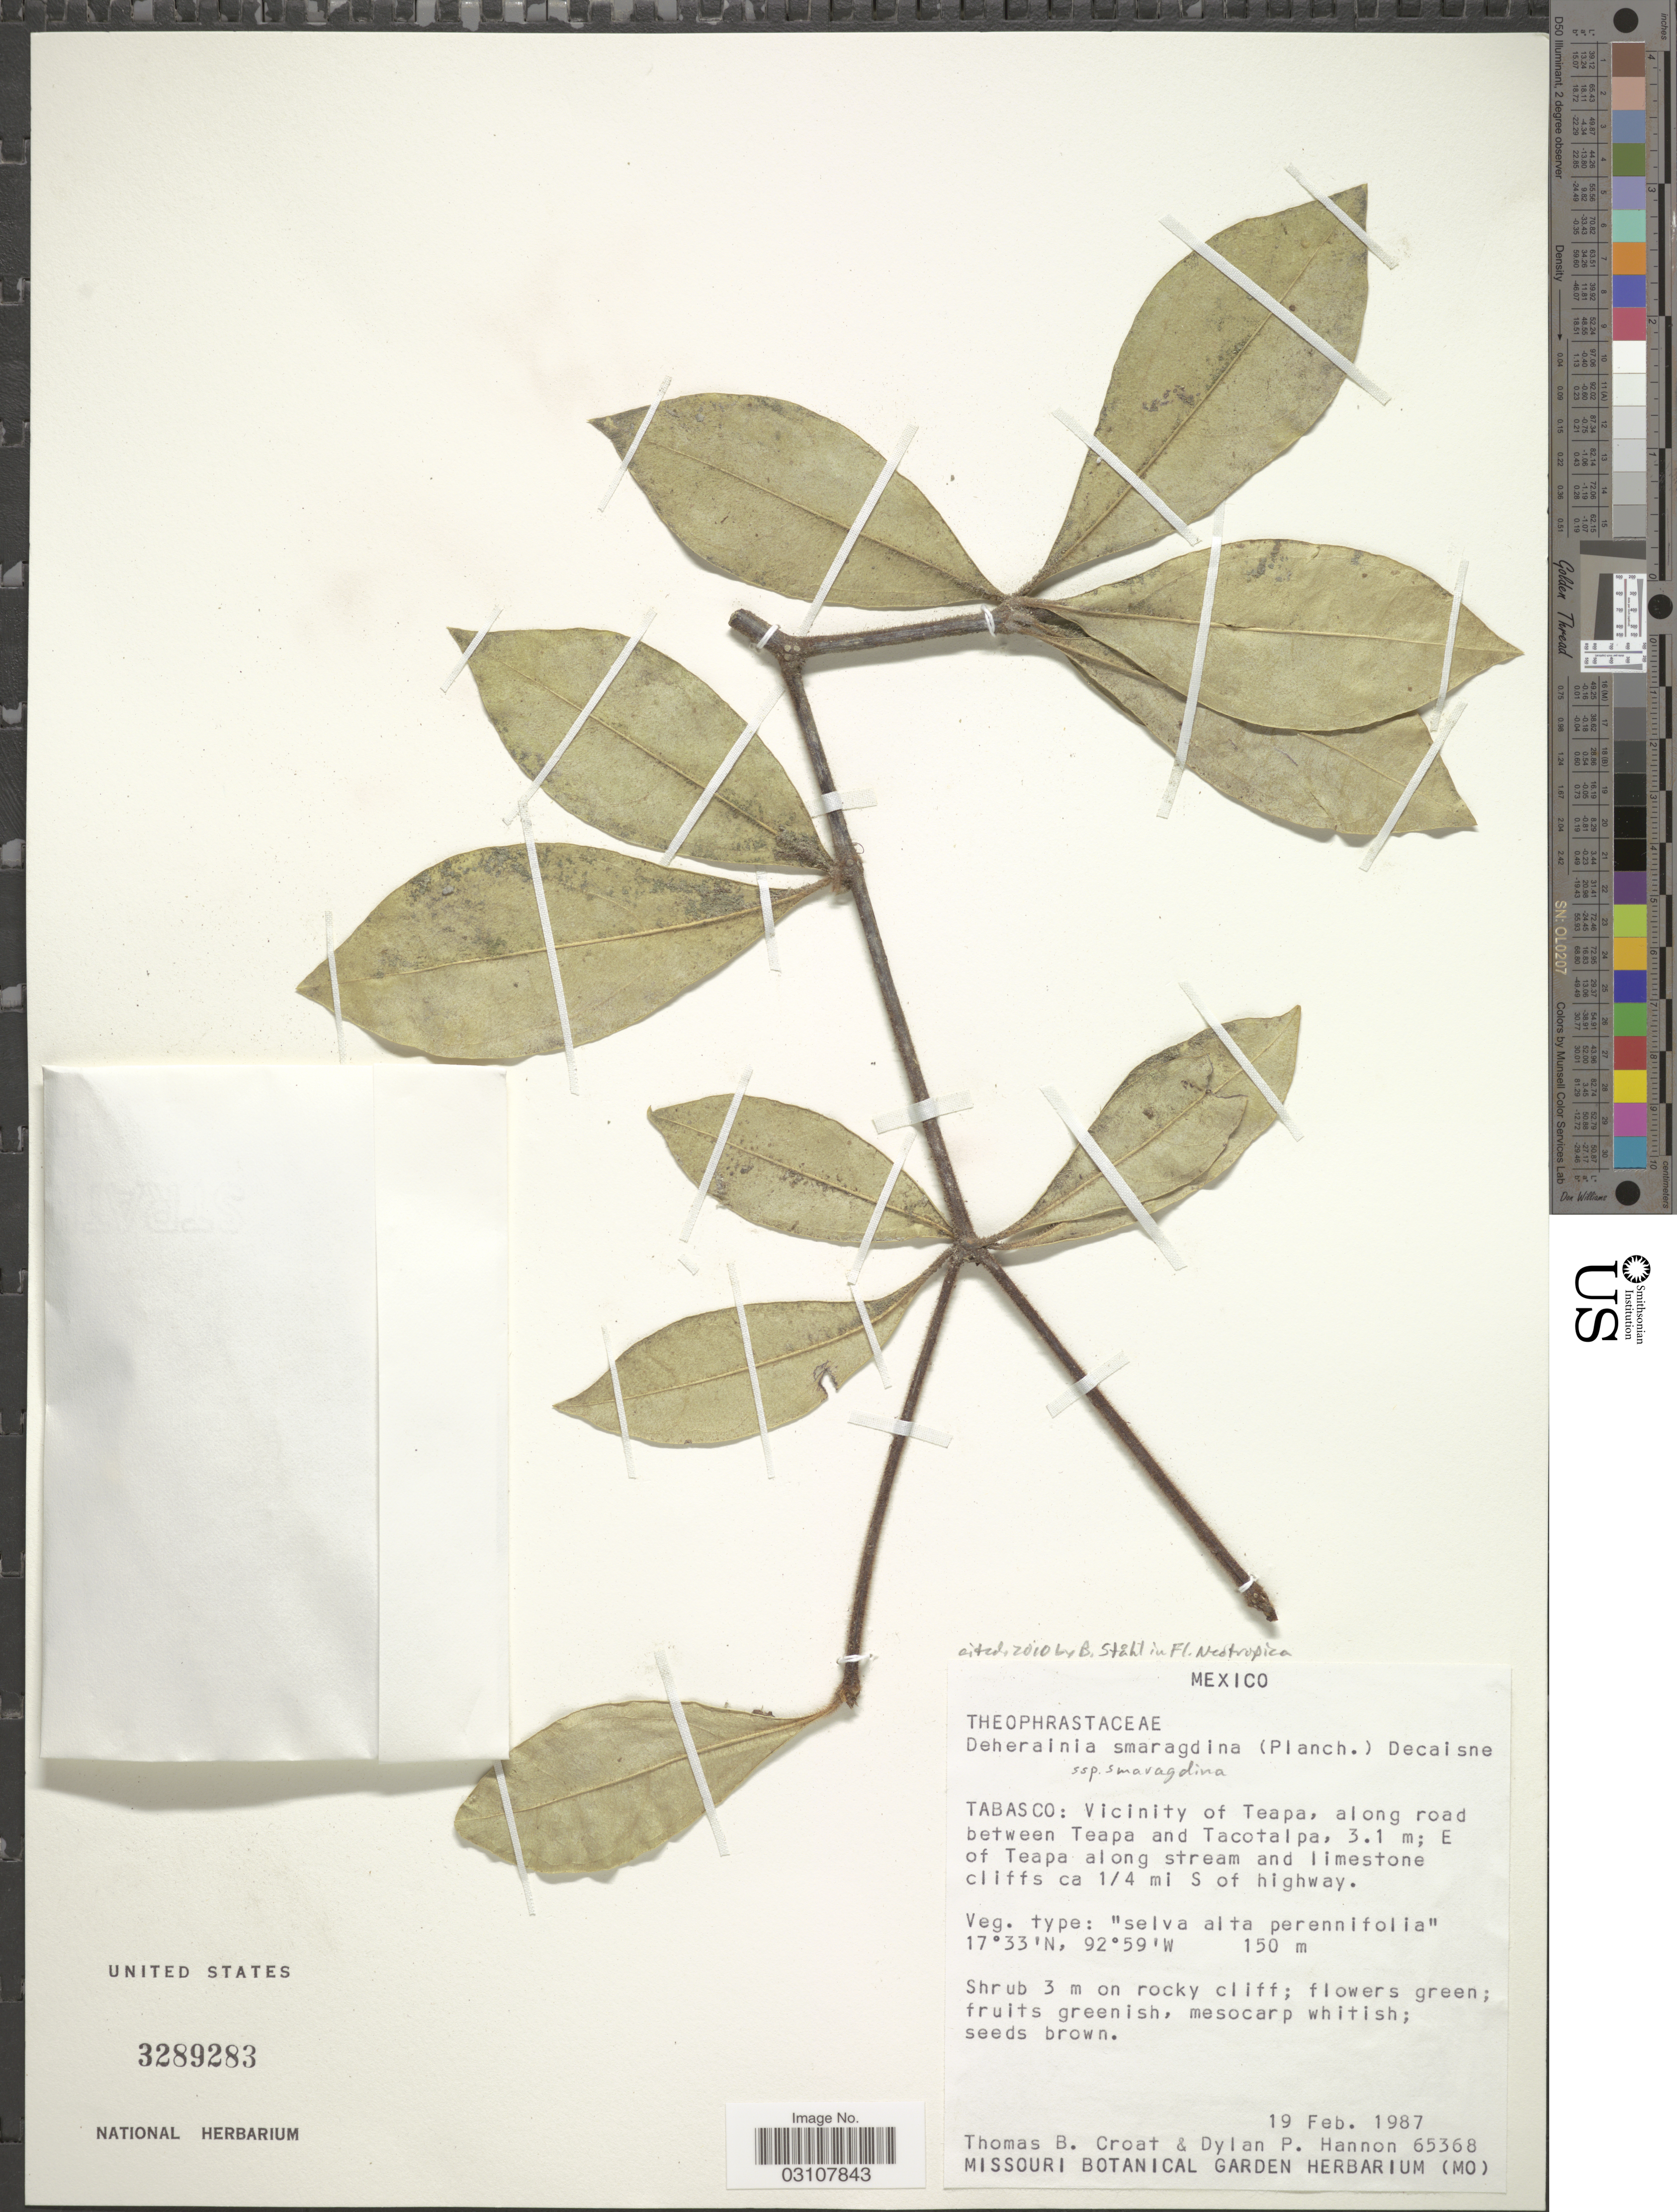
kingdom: Plantae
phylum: Tracheophyta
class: Magnoliopsida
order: Ericales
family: Primulaceae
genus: Deherainia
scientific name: Deherainia smaragdina subsp. smaragdina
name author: (Planch. ex Linden) Decne.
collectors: T. B. Croat & D. Hannon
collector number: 65368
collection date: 1987-02-19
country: Mexico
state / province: Tabasco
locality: Vicinity of Teapa, along road between Teapa and Tacotalpa, 3.1 m; E of Teapa along stream and limestone cliffs ca 1/4 mi S of highway.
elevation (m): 150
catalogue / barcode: US 3289283